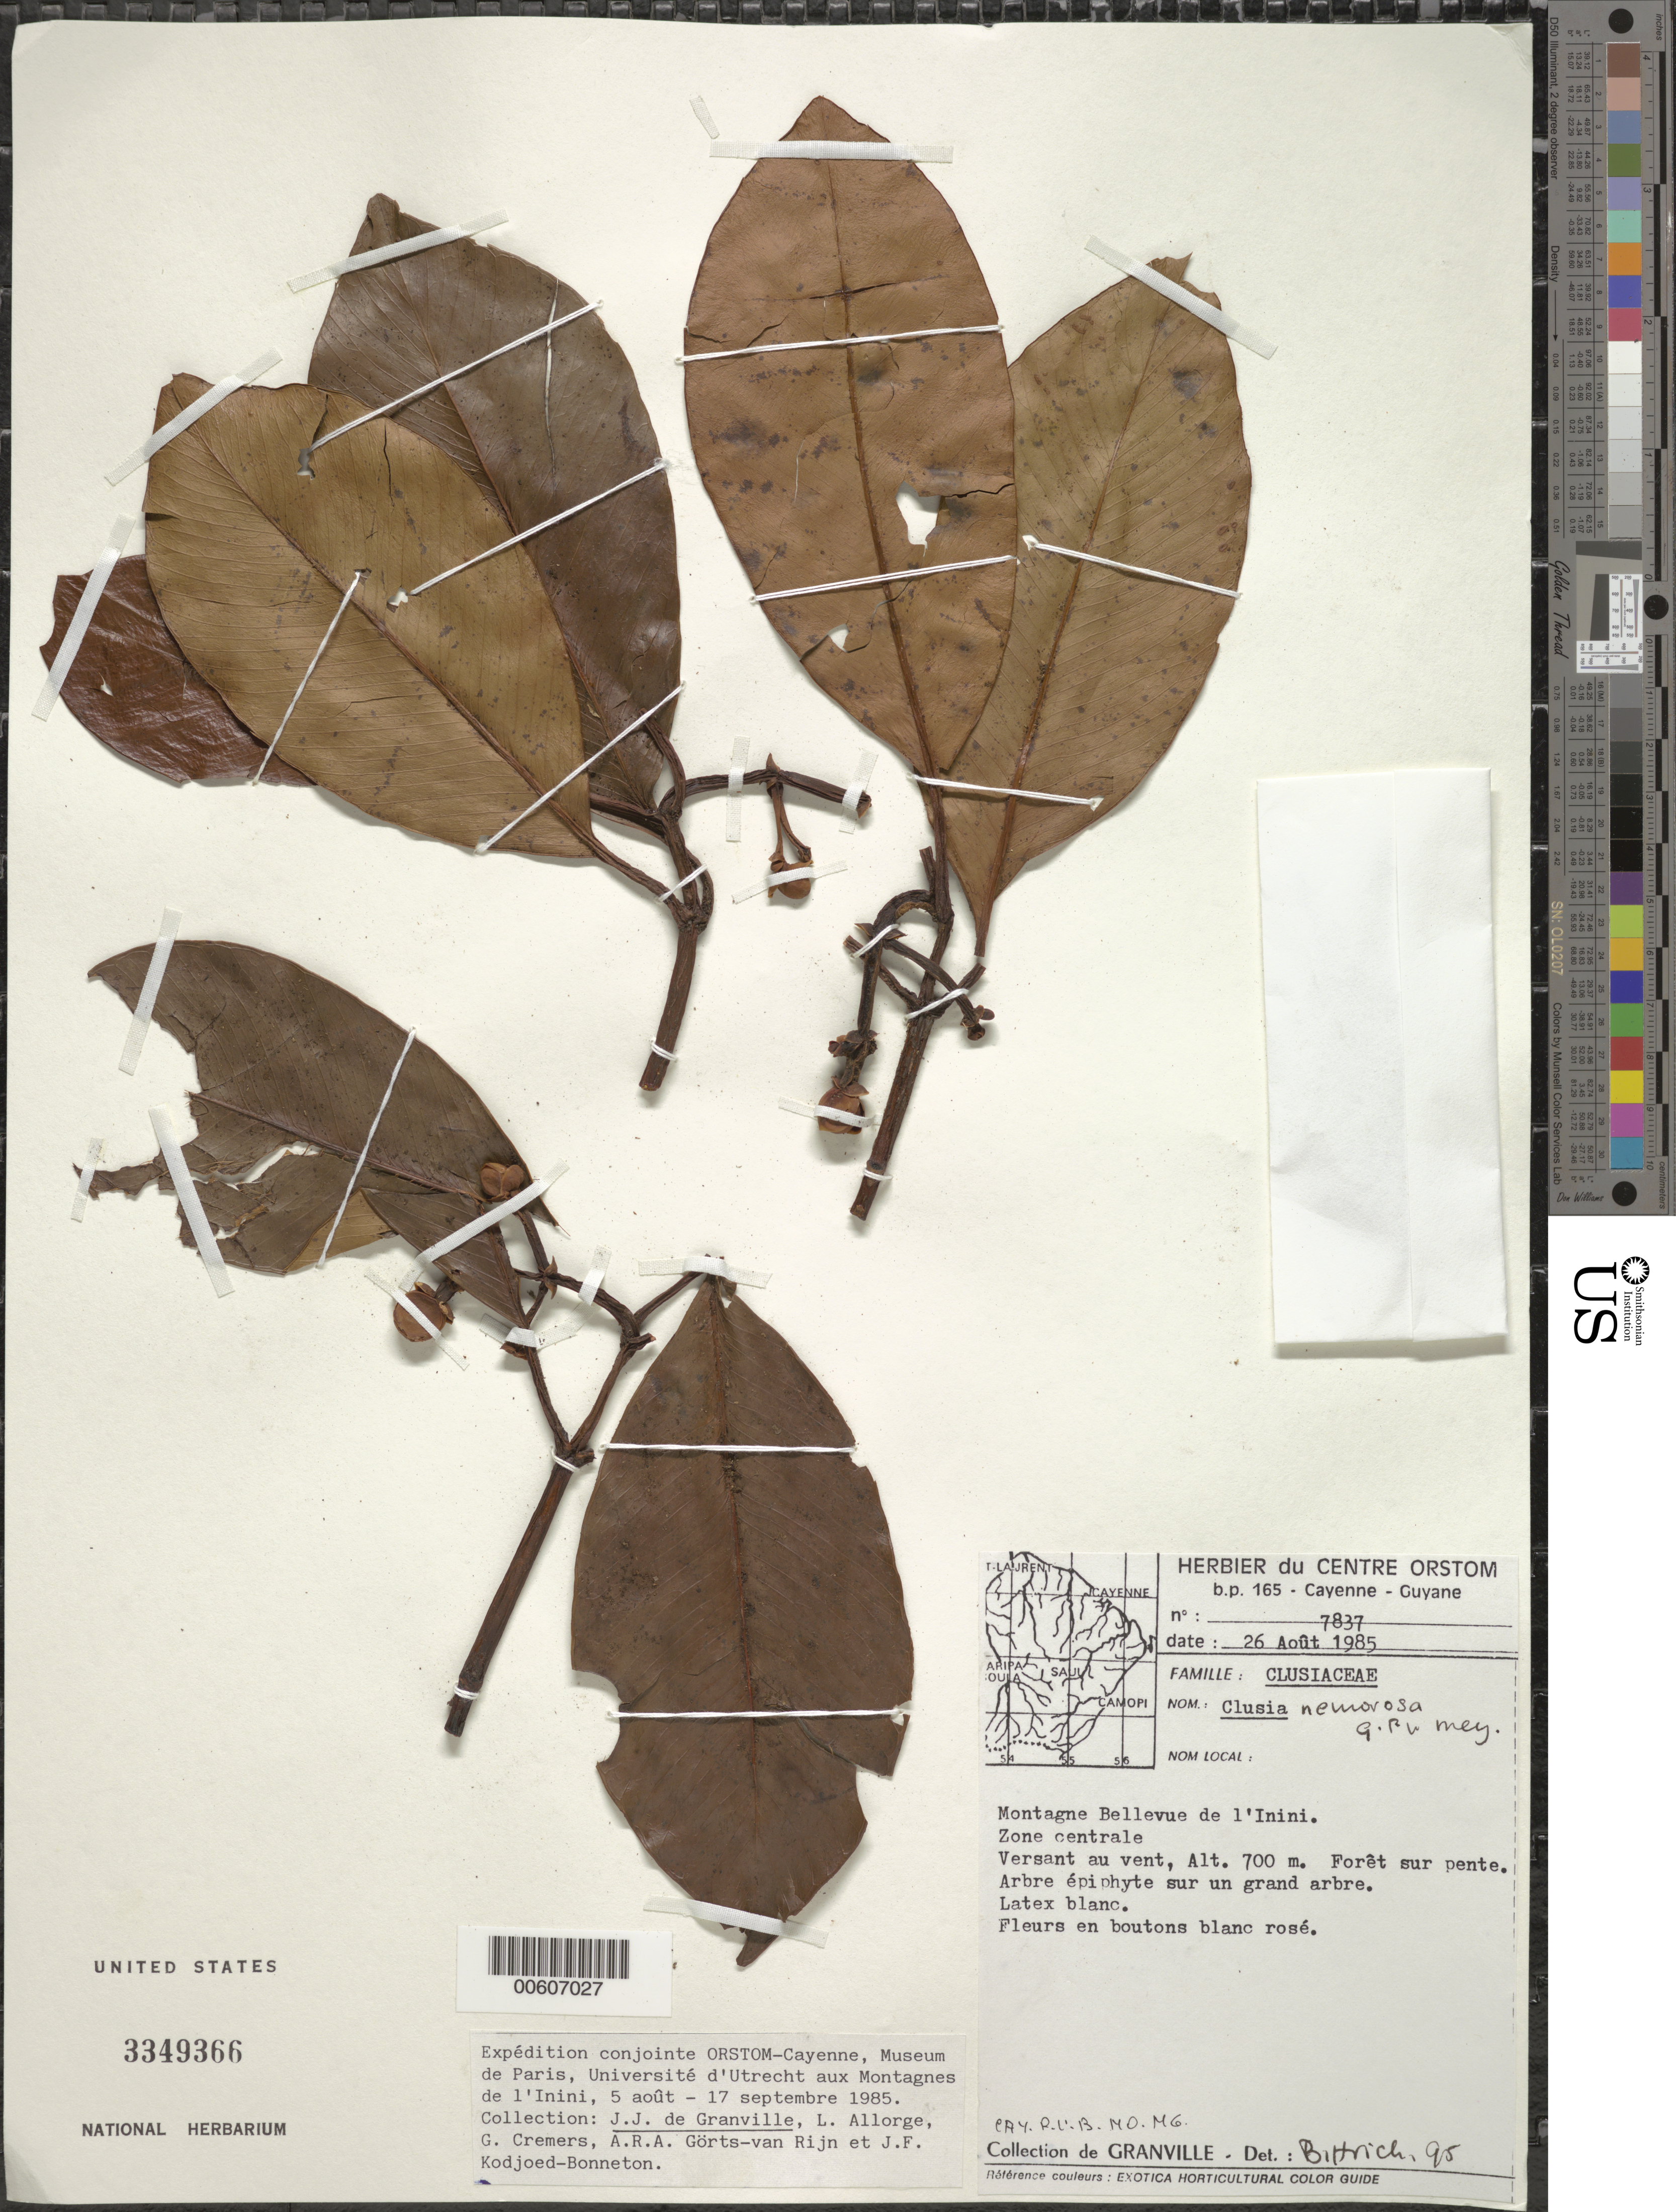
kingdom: Plantae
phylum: Tracheophyta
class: Magnoliopsida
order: Malpighiales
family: Clusiaceae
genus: Clusia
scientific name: Clusia nemorosa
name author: G. Mey.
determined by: Bittrich, V.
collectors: J.-J. de Granville, L. Allorge, G. Cremers, A. .R. A. Görts-van Rijn & J. Kodjoed-Bonneton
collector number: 7837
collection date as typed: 26-Aug-85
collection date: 1985-08-26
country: French Guiana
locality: Montagnes Bellevue de l'Inini, zone centrale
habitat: Versant au vent. Foret sur pente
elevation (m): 700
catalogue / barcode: US 3349366